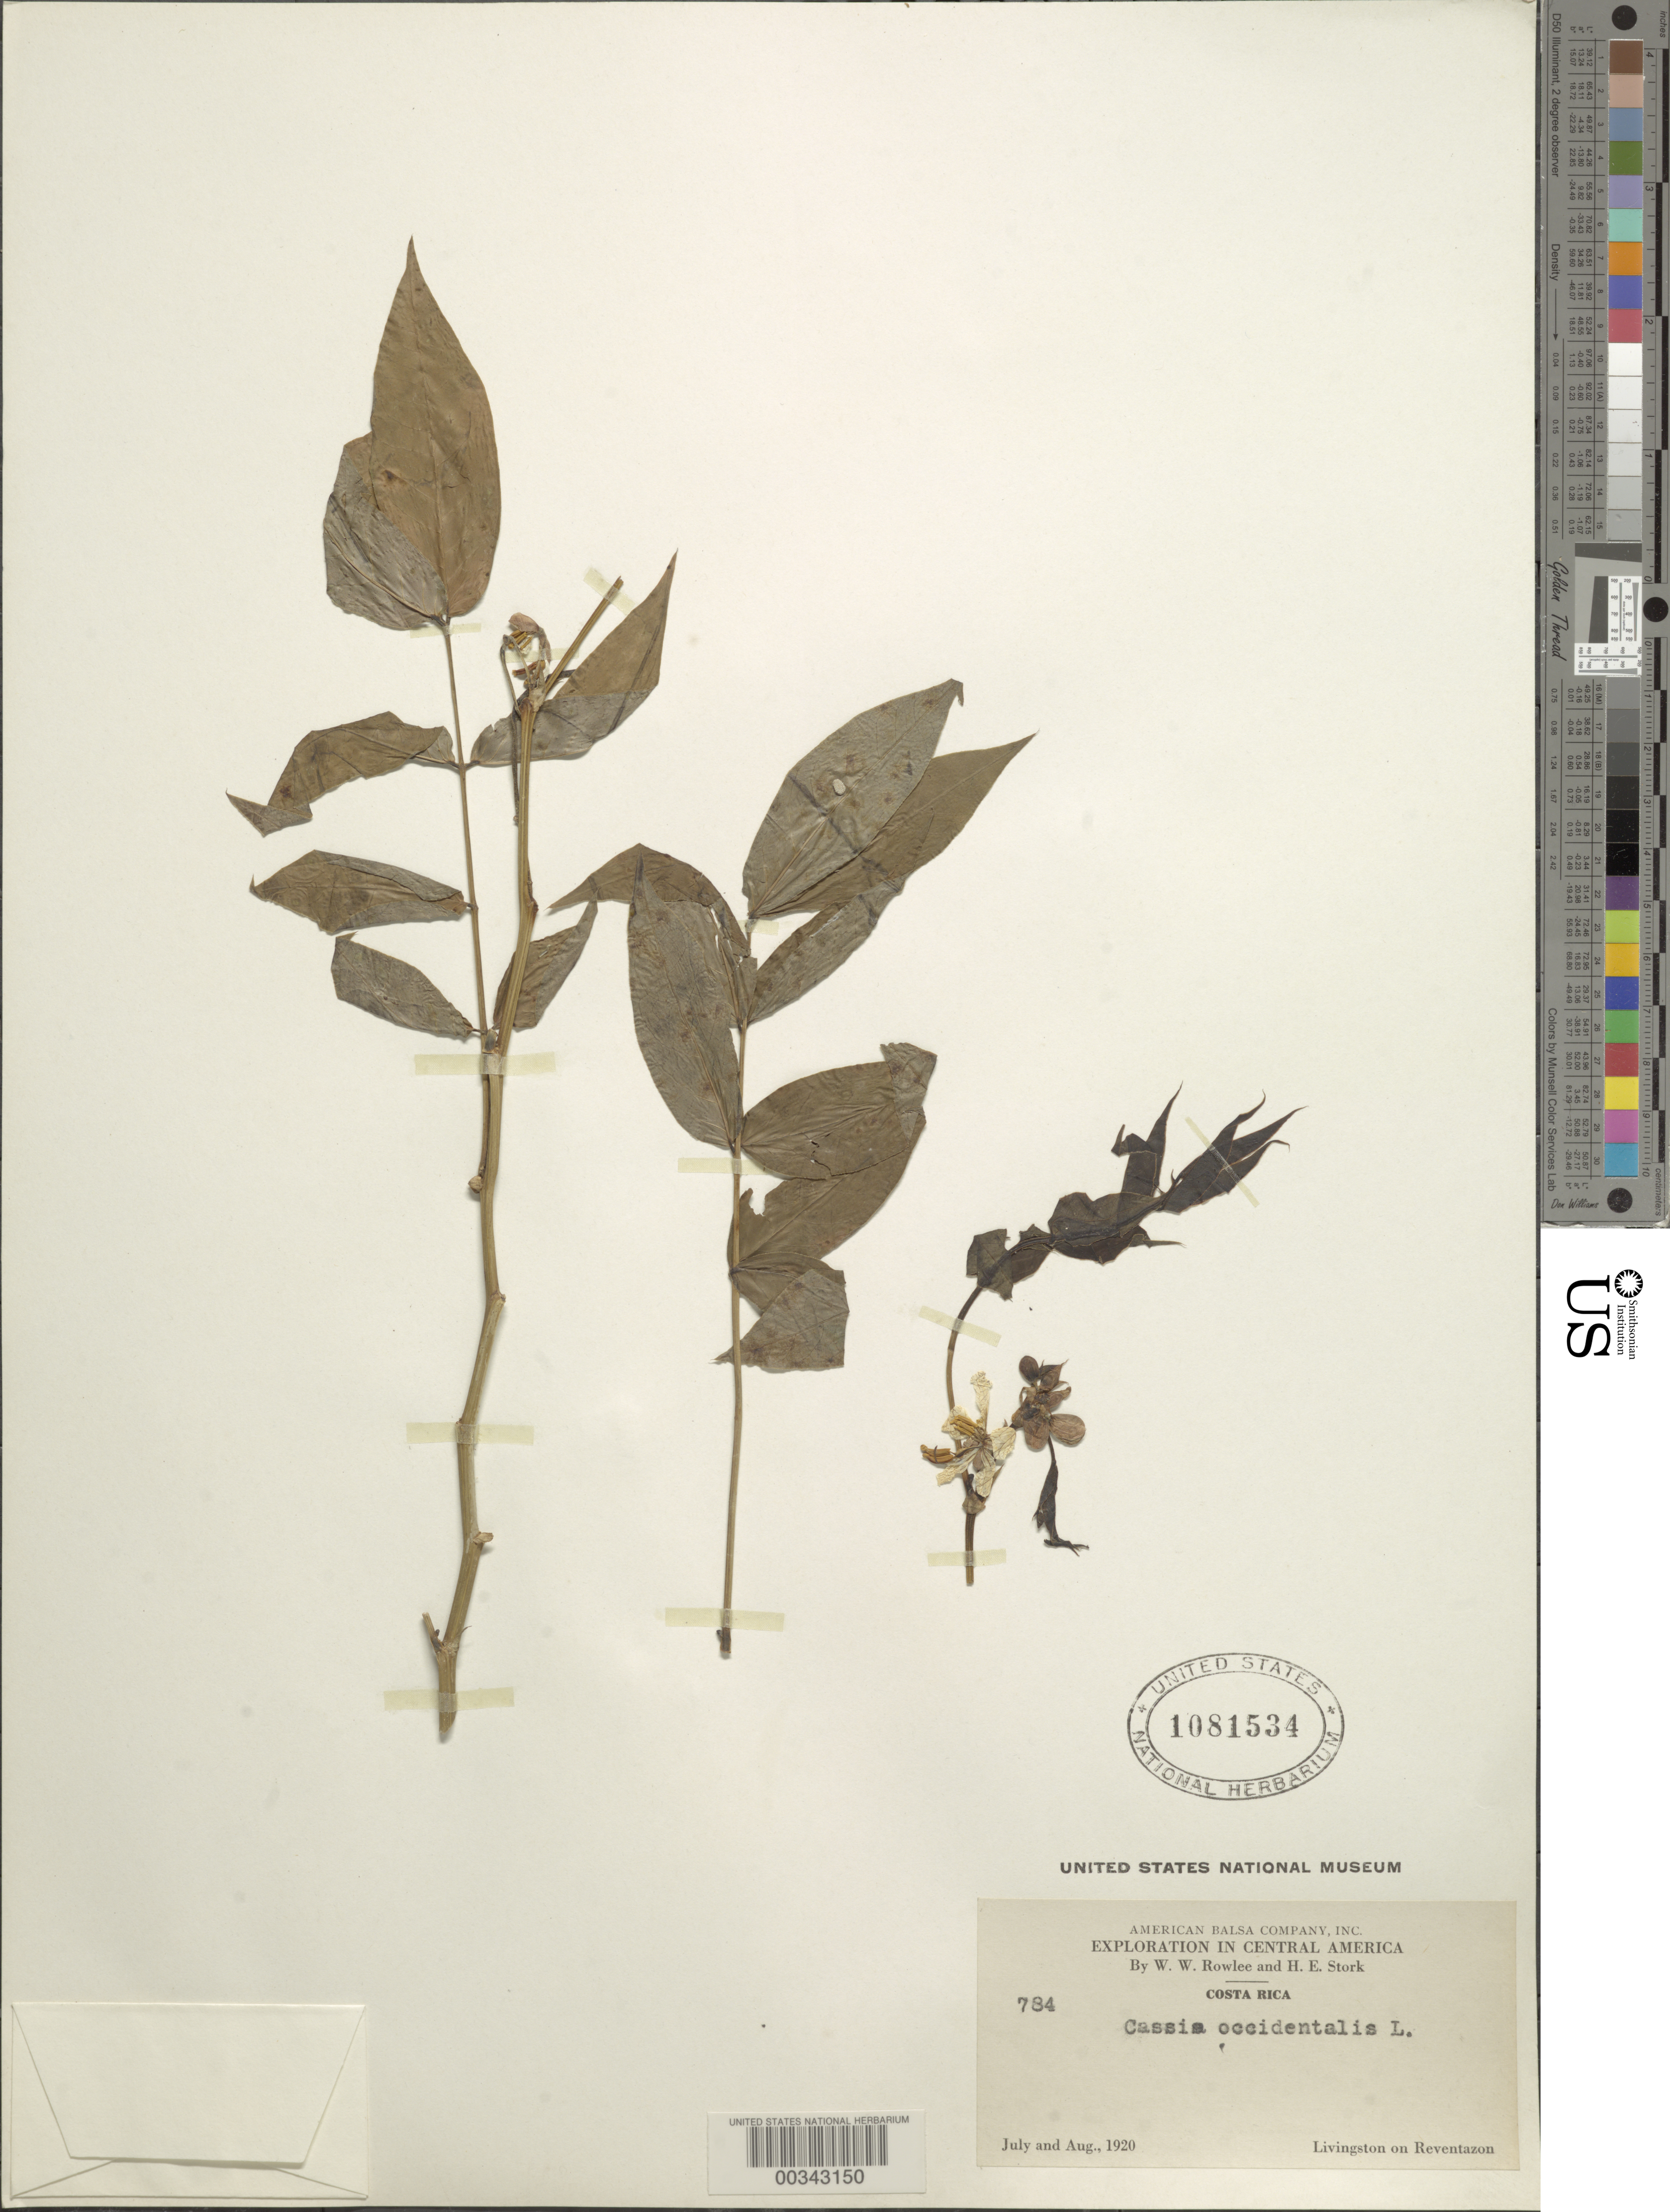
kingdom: Plantae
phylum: Tracheophyta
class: Magnoliopsida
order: Fabales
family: Fabaceae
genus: Senna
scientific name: Senna occidentalis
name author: (L.) Link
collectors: W. W. Rowlee & H. E. Stork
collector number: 784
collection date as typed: Jul 1920 to -- Aug 1920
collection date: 1920-07/1920-08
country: Costa Rica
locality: Livingston on Reventazon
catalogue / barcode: US 1081534